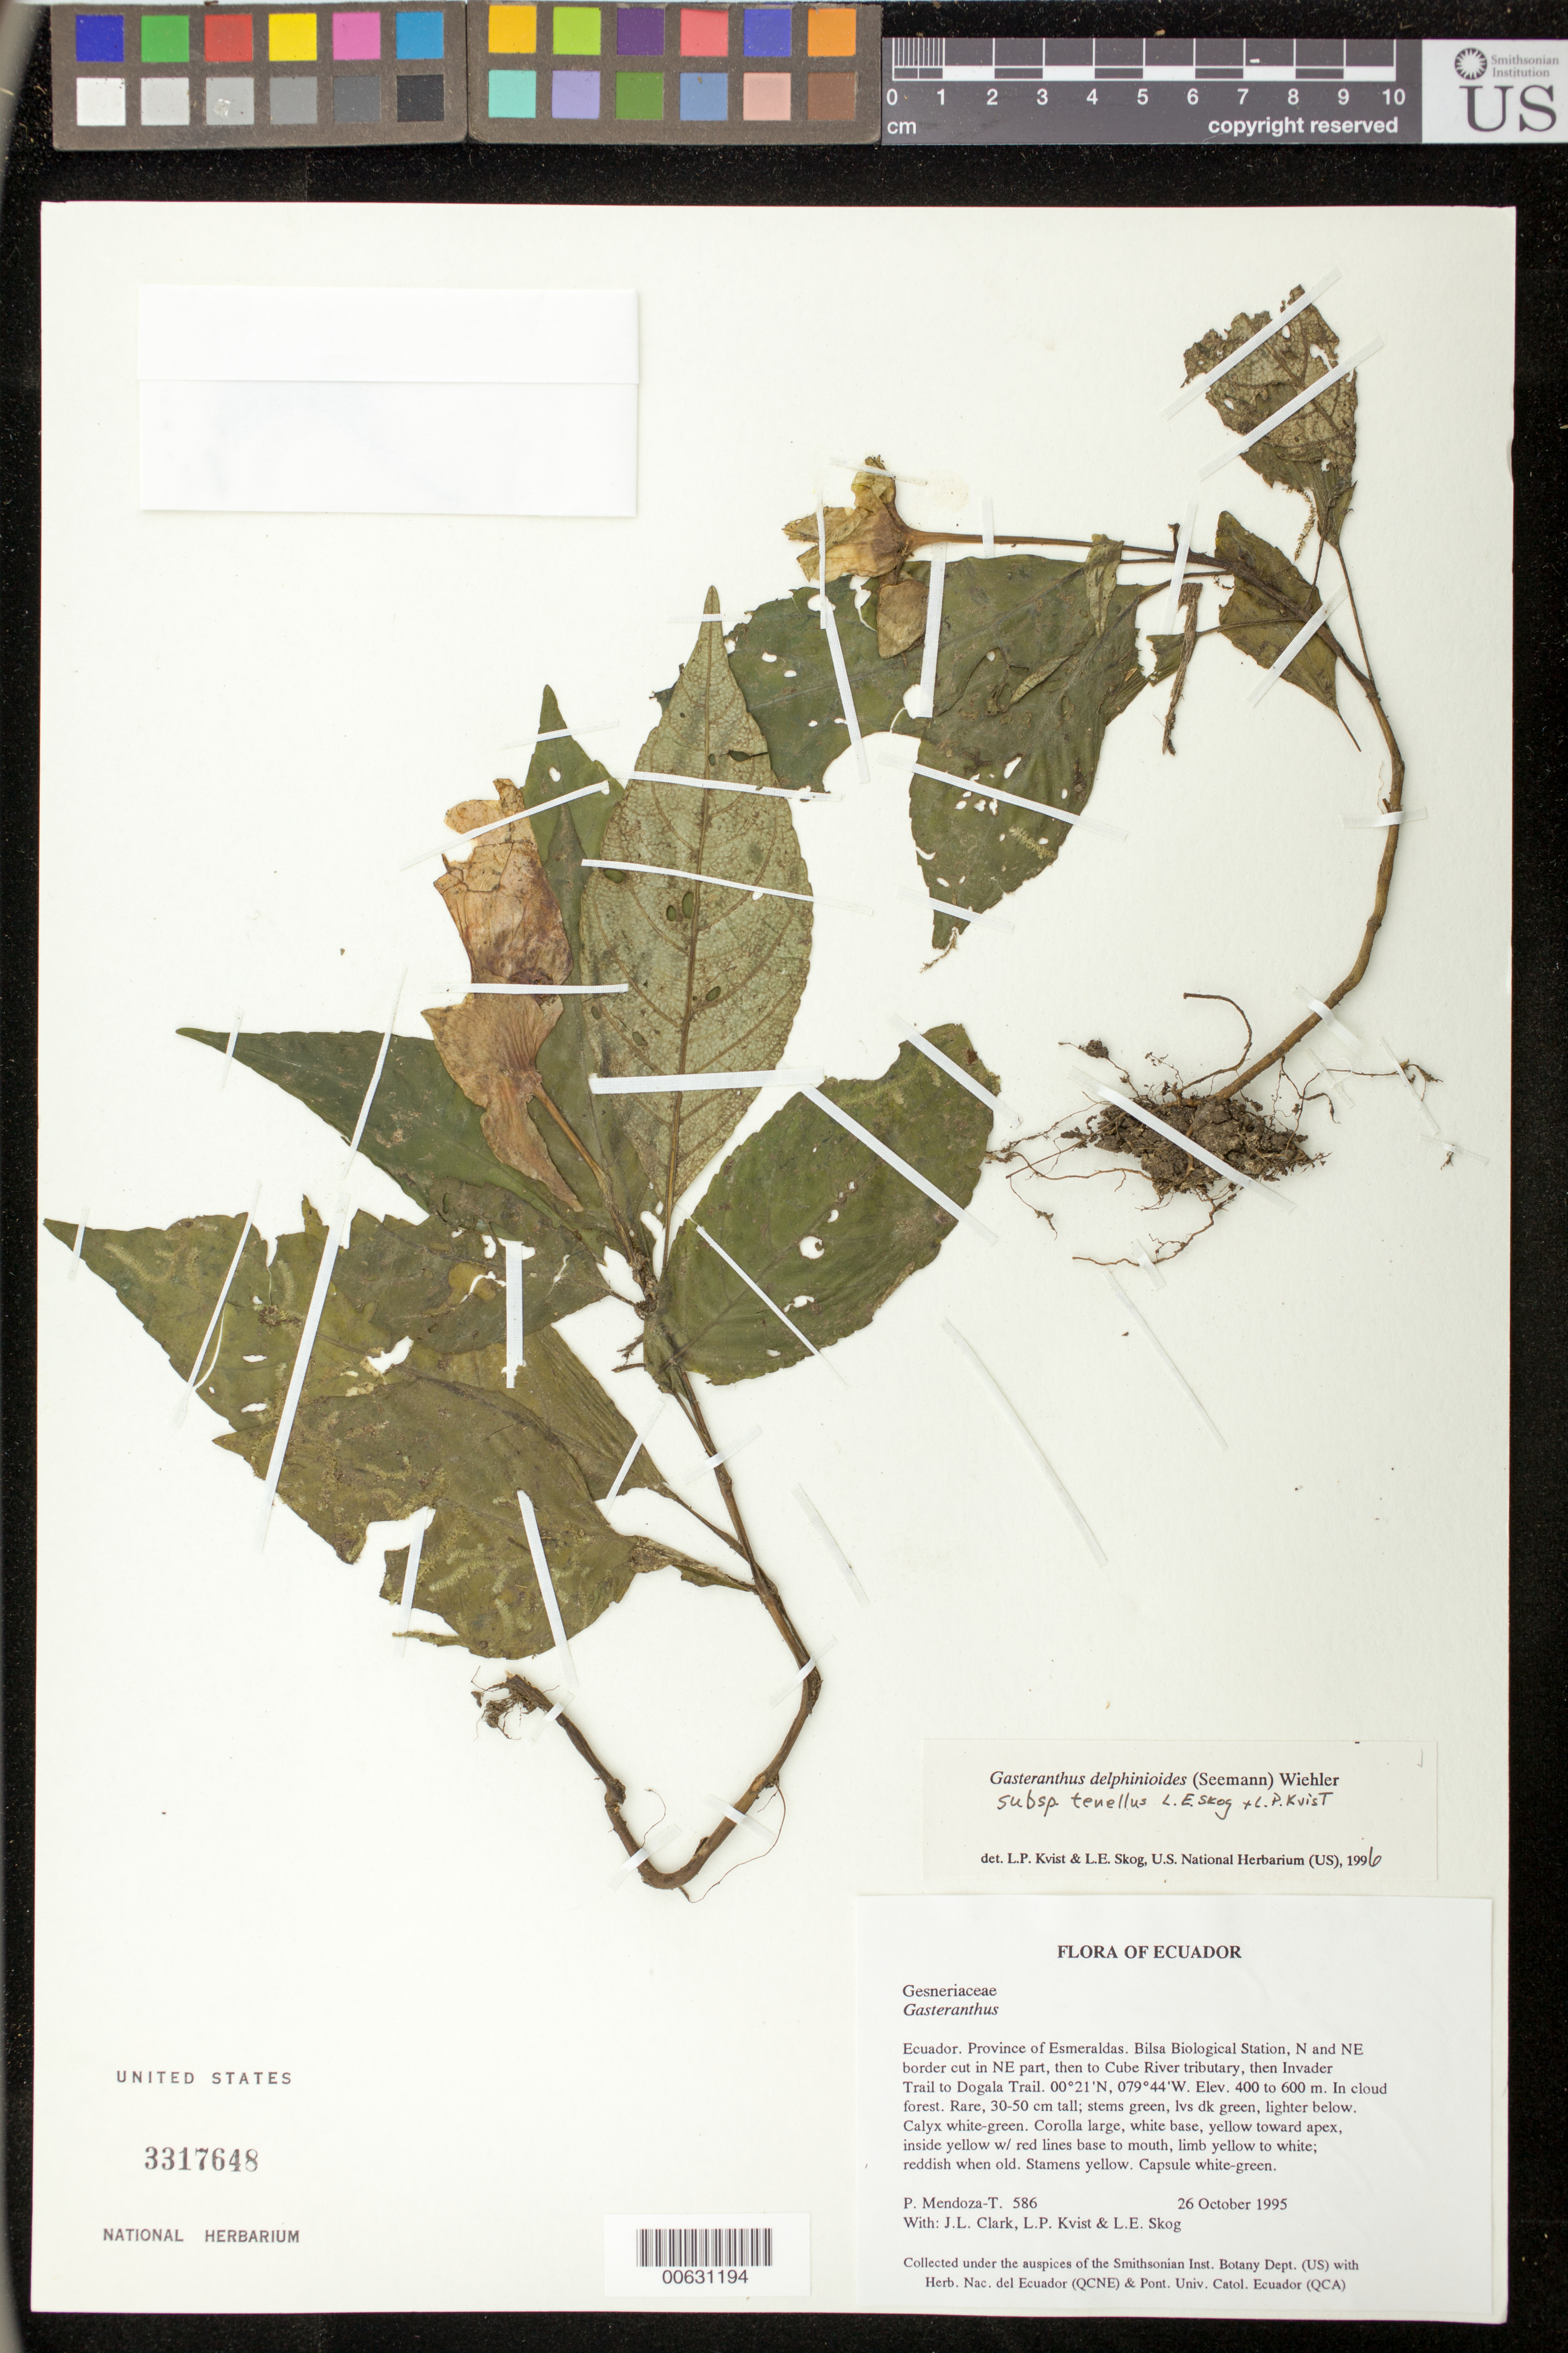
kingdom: Plantae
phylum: Tracheophyta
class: Magnoliopsida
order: Lamiales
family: Gesneriaceae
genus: Gasteranthus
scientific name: Gasteranthus tenellus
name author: L.E. Skog & L.P. Kvist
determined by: Skog, Laurence E.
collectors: P. Mendoza-T., J. L. Clark, L. P. Kvist & L. E. Skog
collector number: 586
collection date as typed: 26 Oct 1995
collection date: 1995-10-26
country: Ecuador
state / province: Esmeraldas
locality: Bilsa Biological Station, N and NE border cut in NE part, then to Cube River tributary, then Invader Trail to Dogala Trail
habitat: In cloud forest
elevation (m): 400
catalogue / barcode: US 3317648